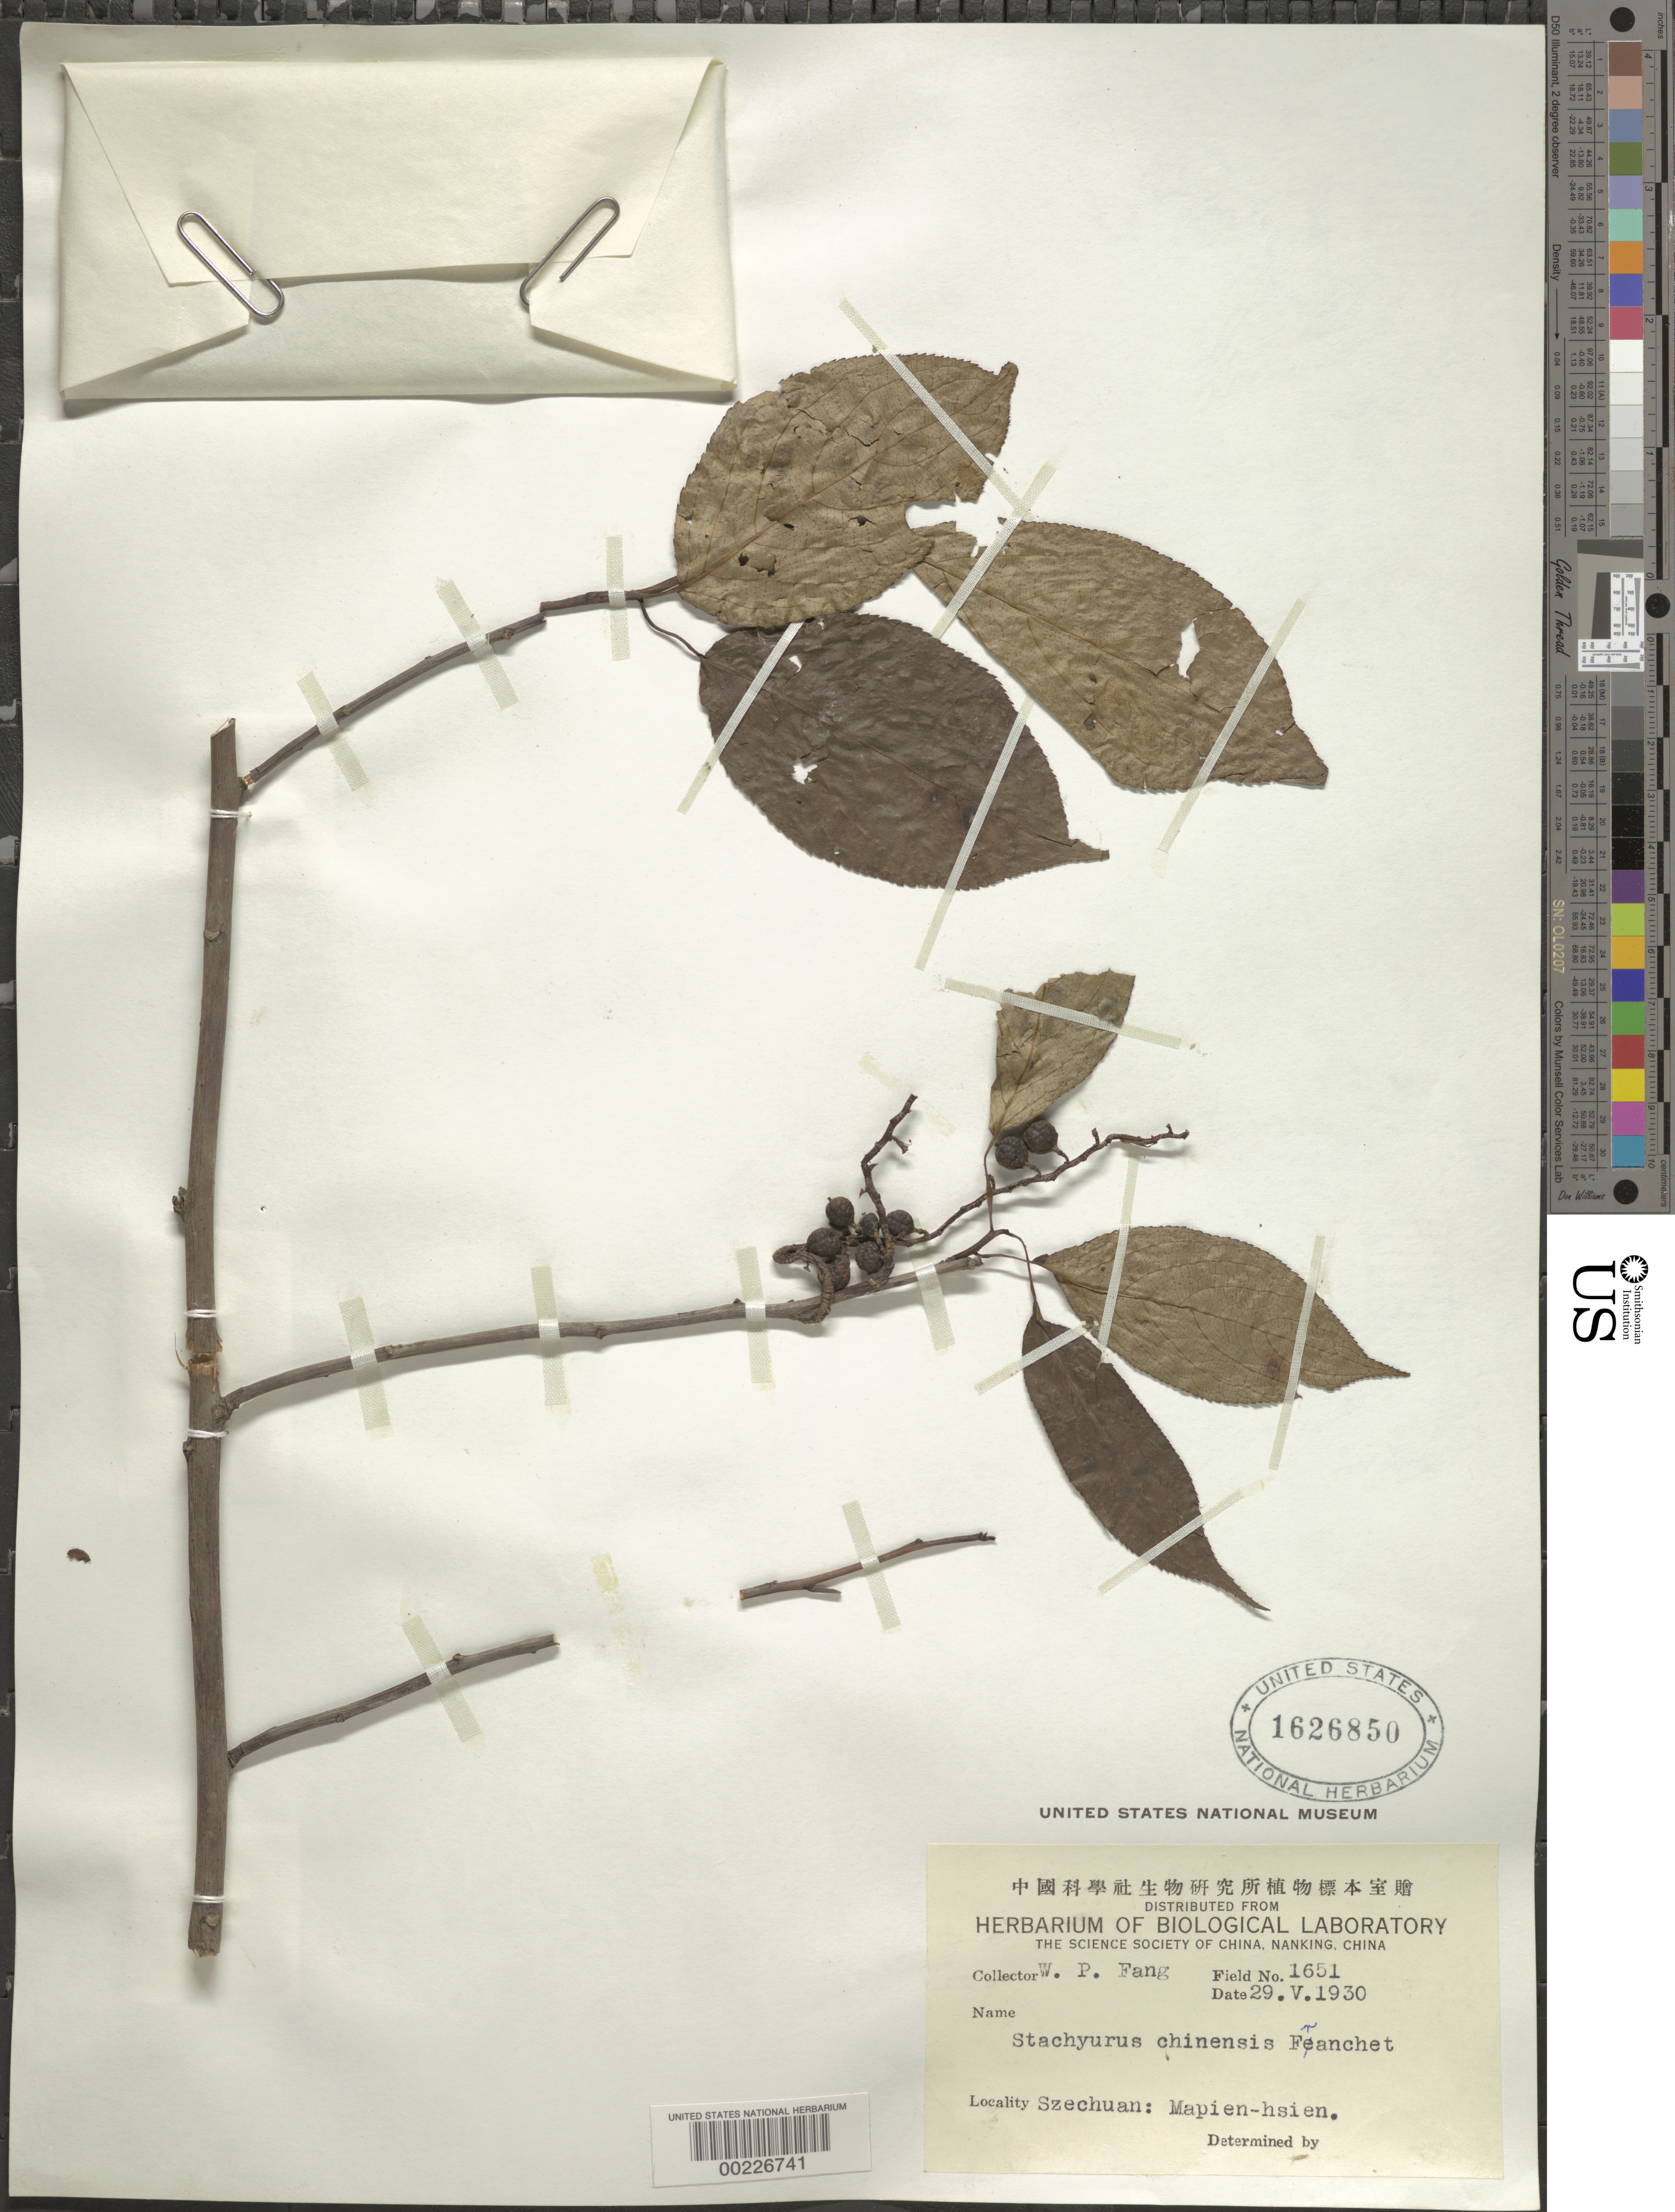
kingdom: Plantae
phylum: Tracheophyta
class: Magnoliopsida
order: Crossosomatales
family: Stachyuraceae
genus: Stachyurus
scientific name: Stachyurus chinensis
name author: Franch.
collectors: W. P. Fang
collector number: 1651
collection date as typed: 29 May 1930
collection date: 1930-05-29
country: China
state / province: Sichuan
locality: Mapien-hsien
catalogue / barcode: US 1626850